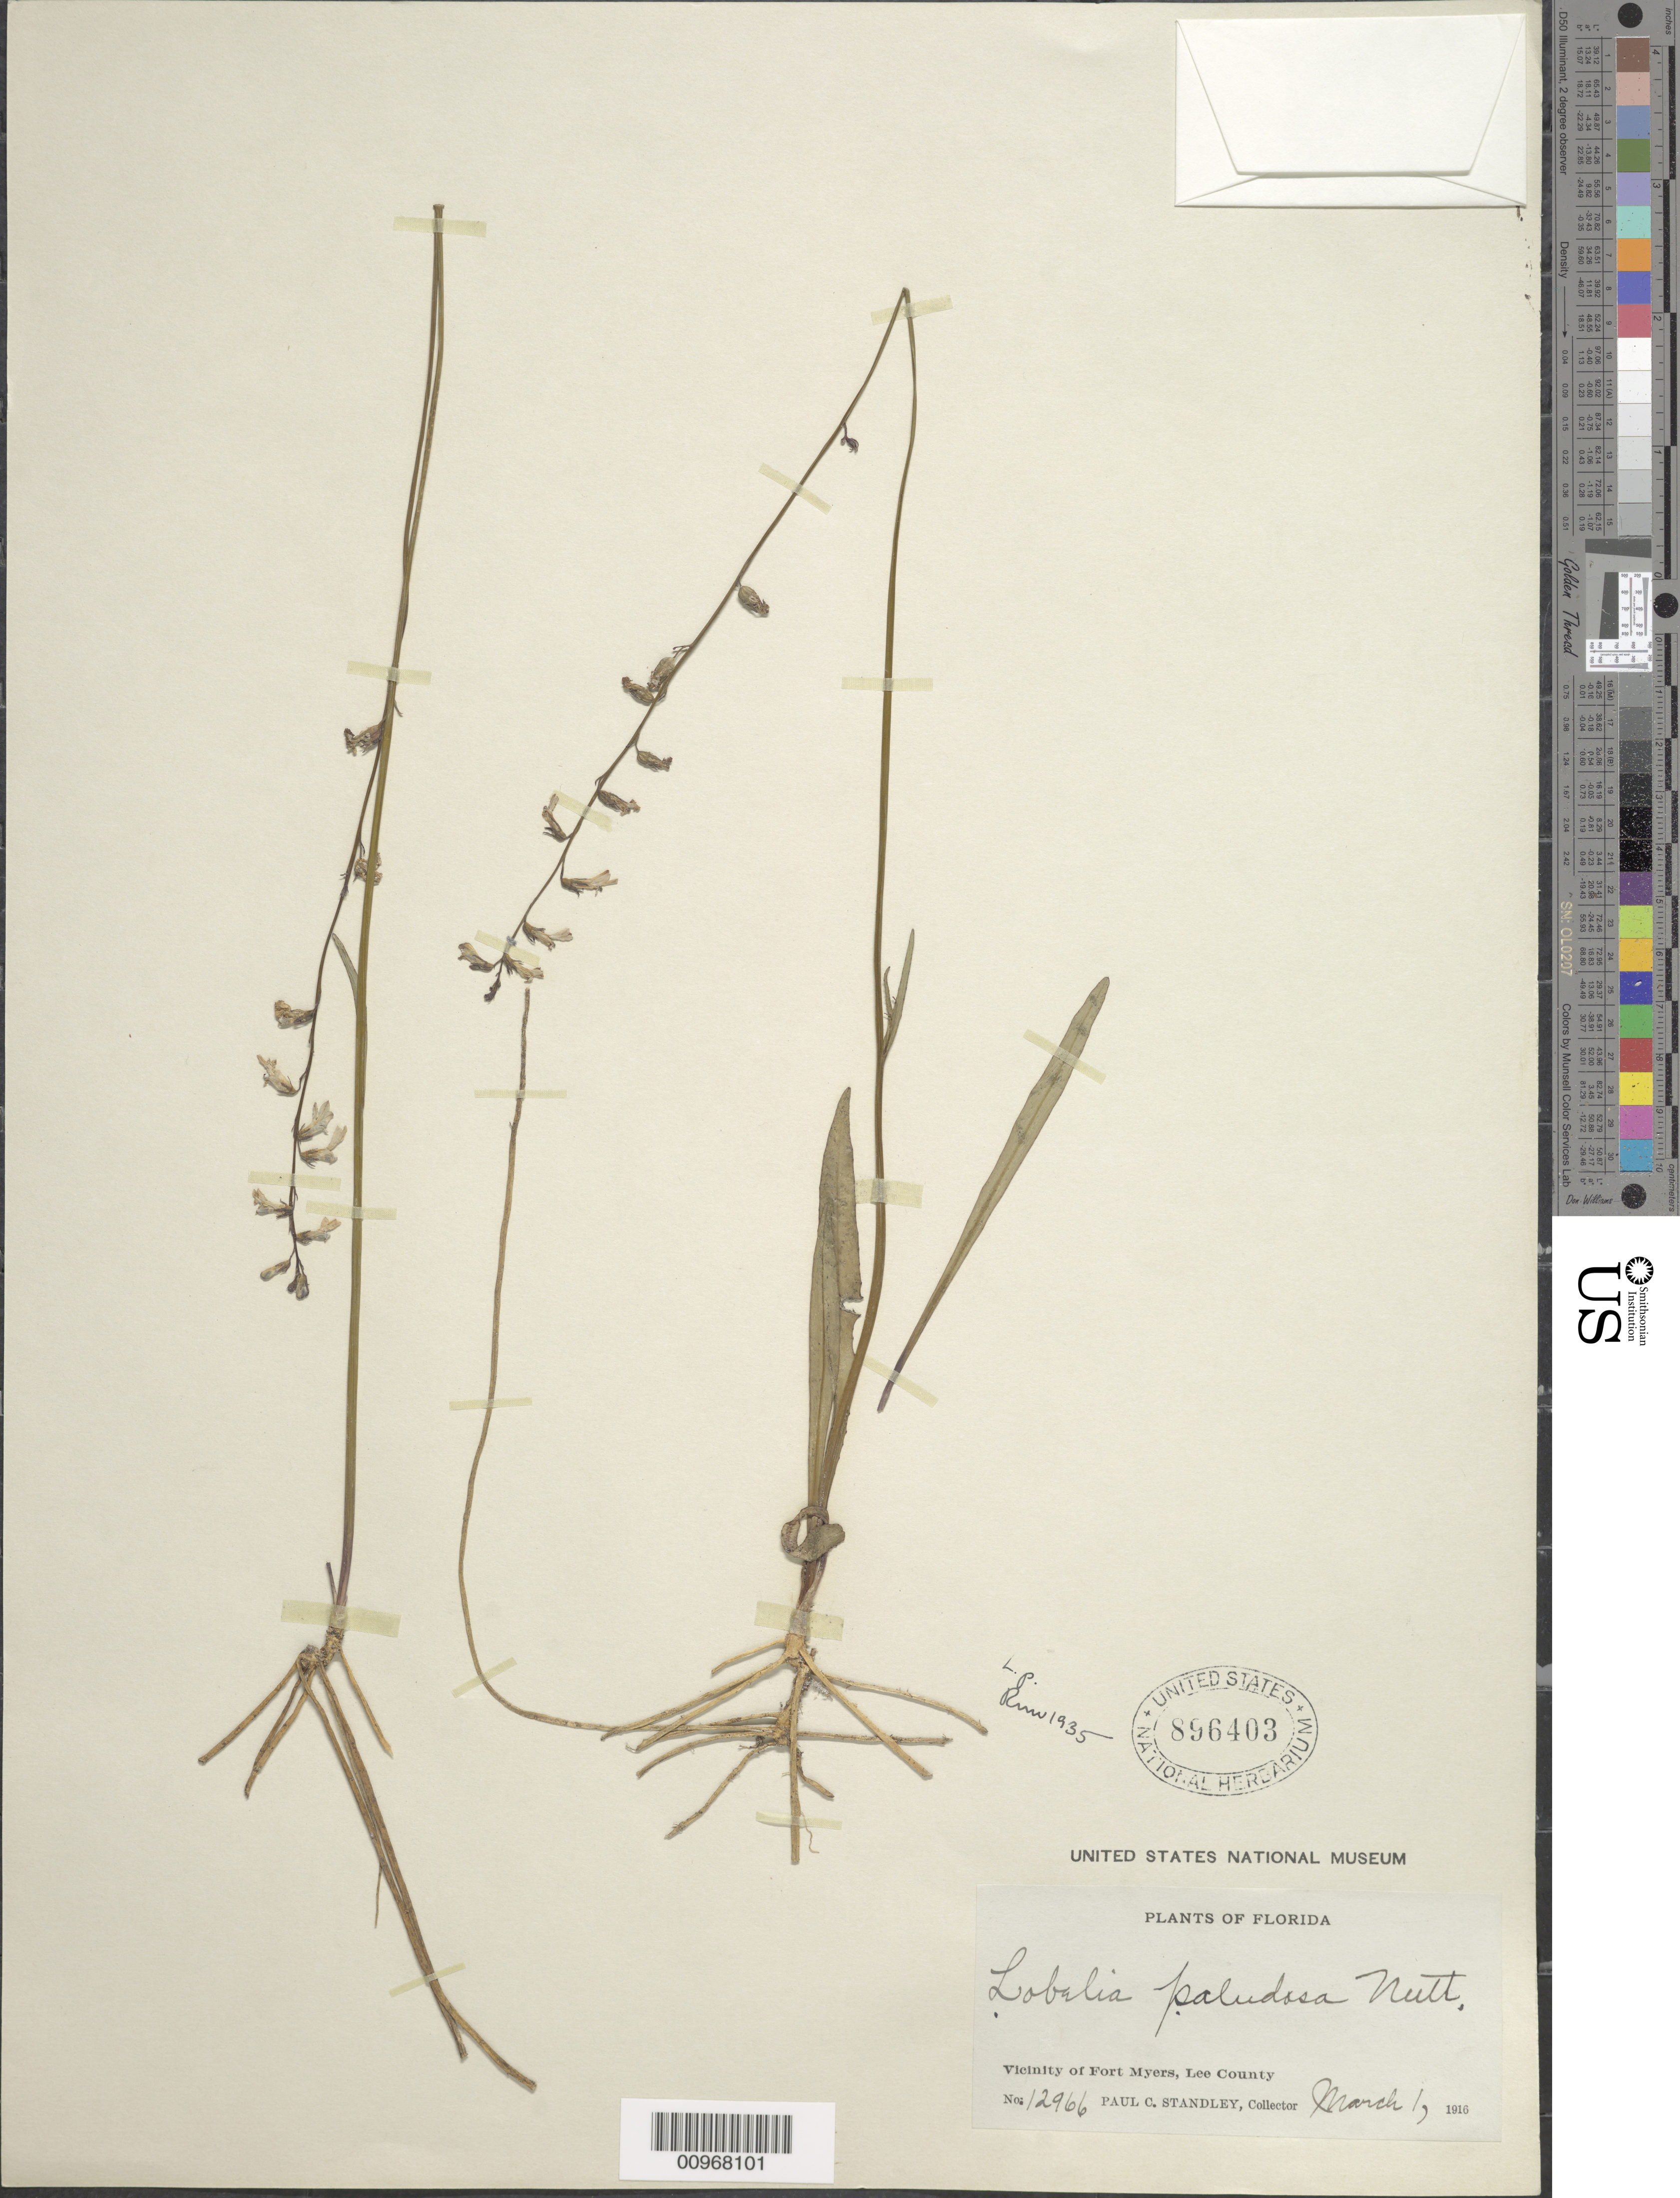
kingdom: Plantae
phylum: Tracheophyta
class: Magnoliopsida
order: Asterales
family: Campanulaceae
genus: Lobelia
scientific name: Lobelia paludosa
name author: Nutt.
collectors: P. C. Standley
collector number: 12966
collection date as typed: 01 Mar 1916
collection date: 1916-03-01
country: United States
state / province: Florida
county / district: Lee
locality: Vicinity of Fort Myers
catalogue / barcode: US 896403